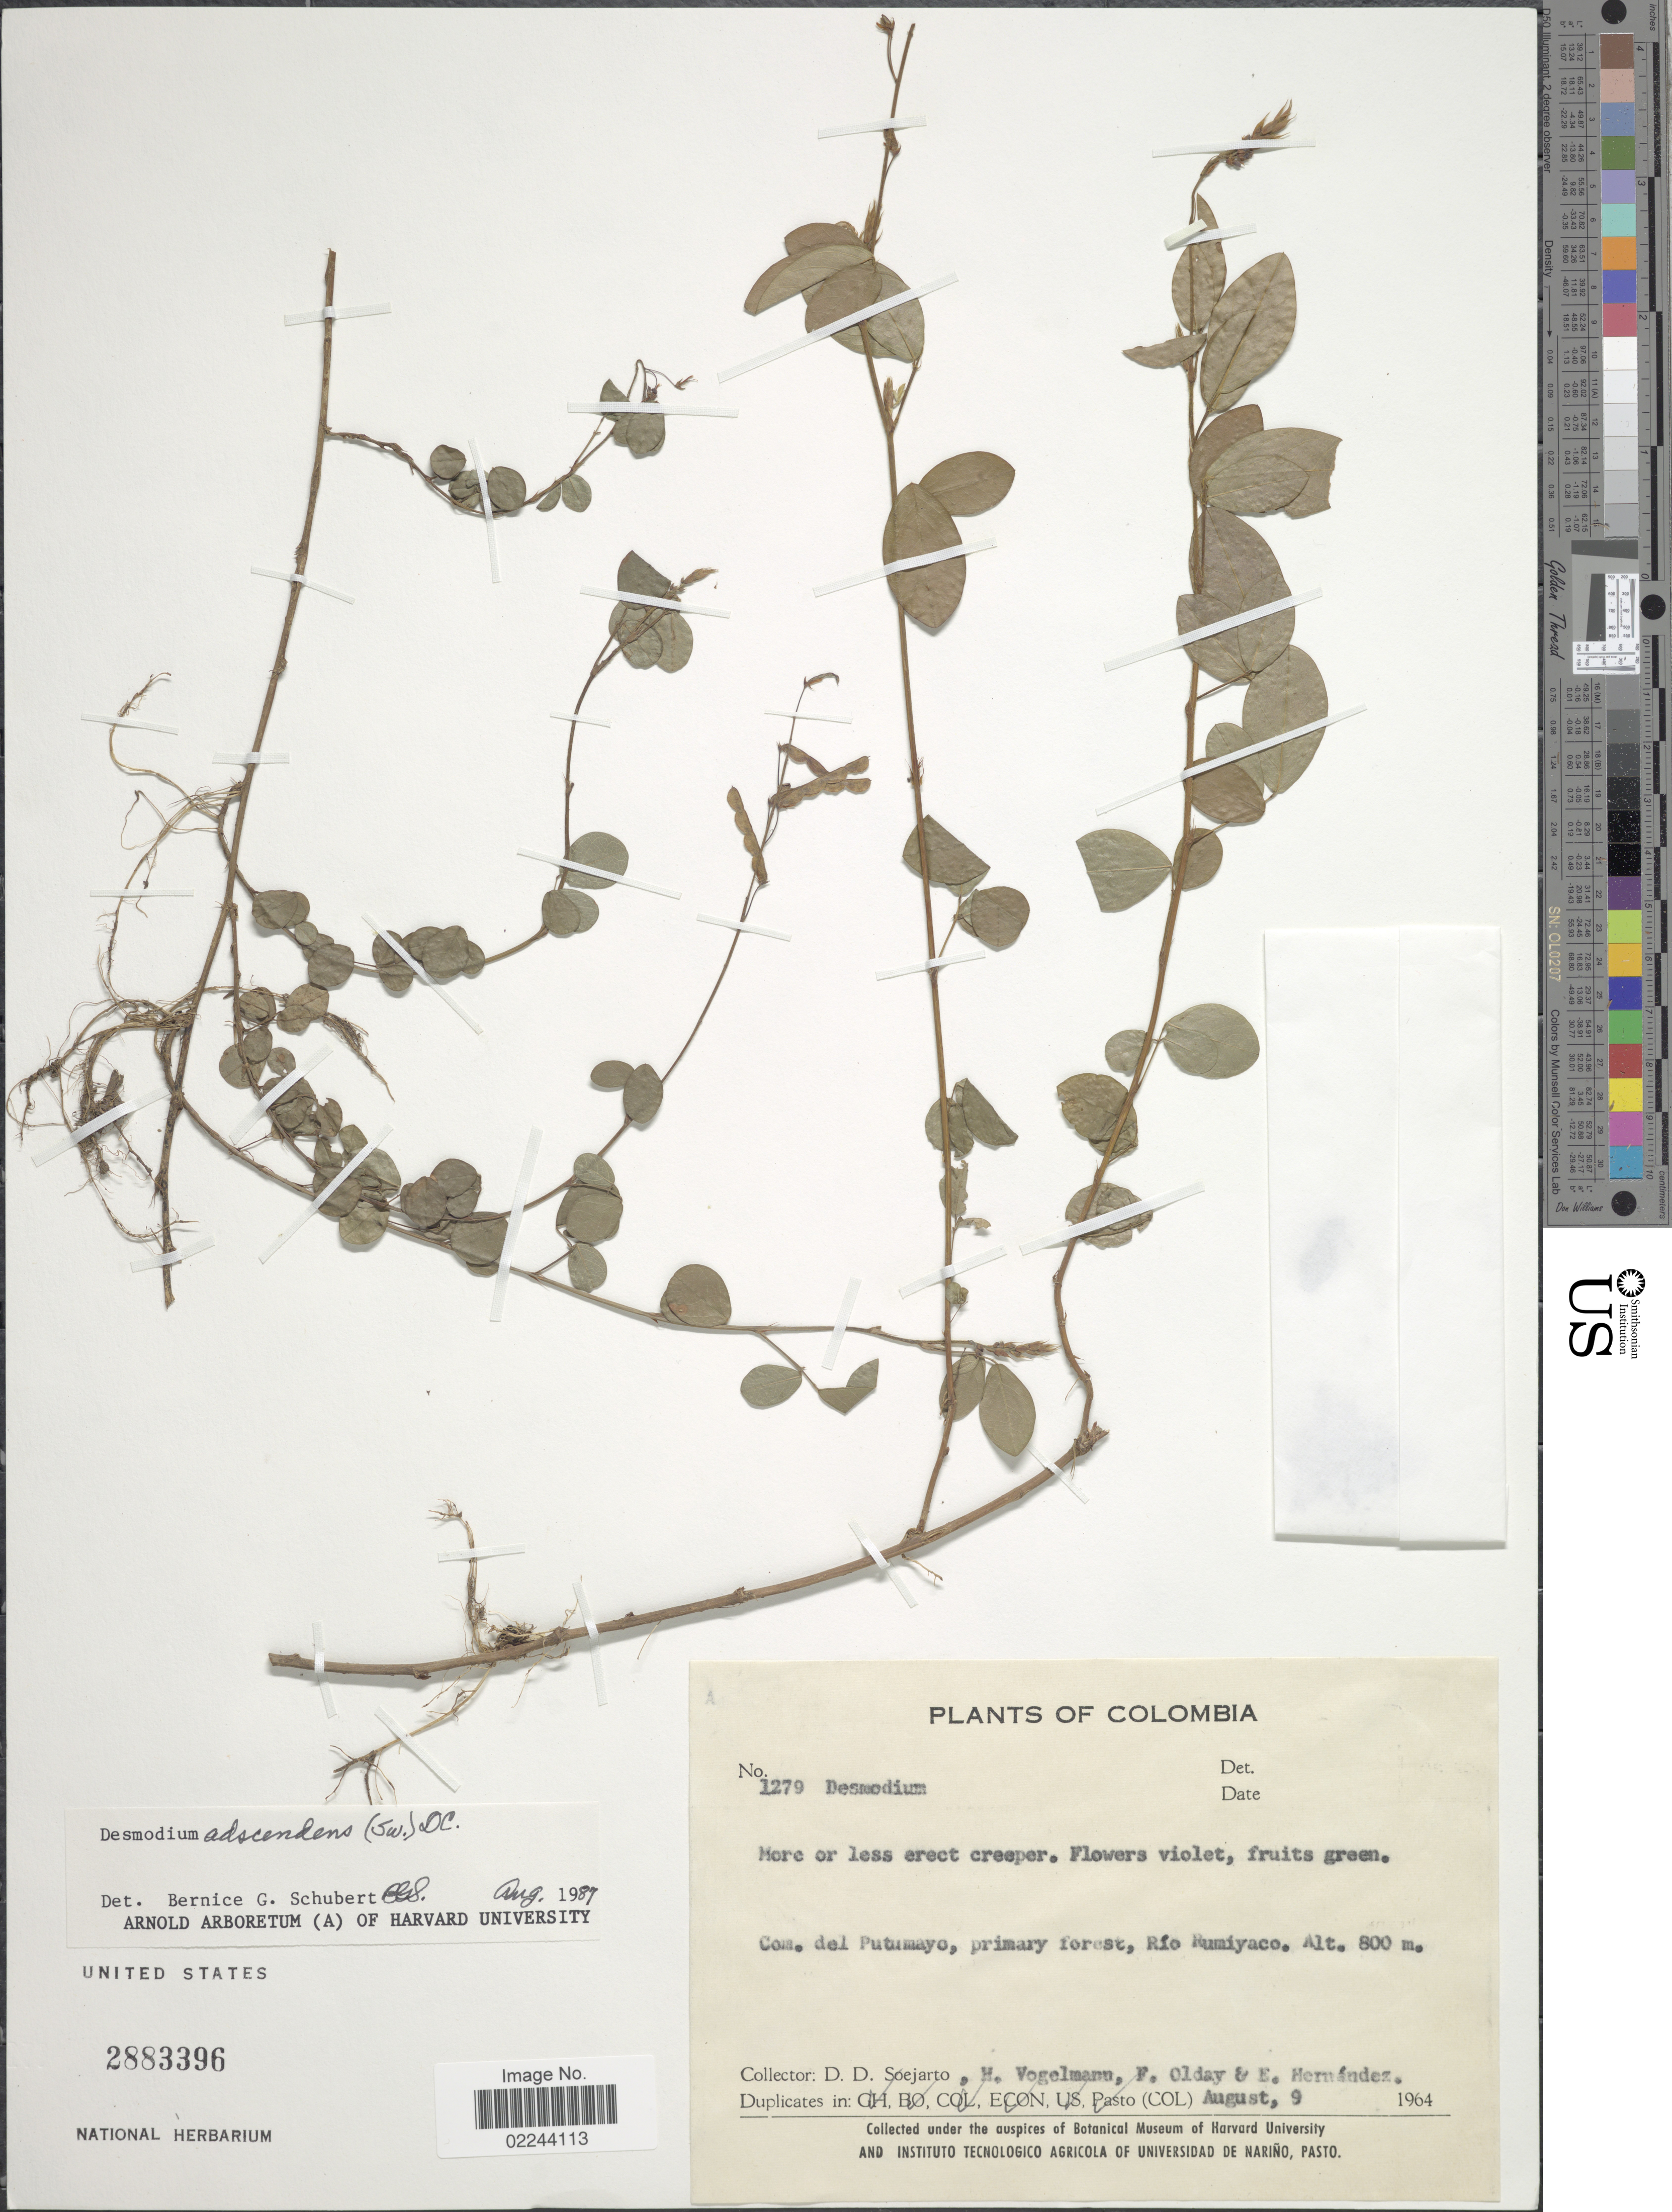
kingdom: Plantae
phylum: Tracheophyta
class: Magnoliopsida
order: Fabales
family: Fabaceae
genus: Grona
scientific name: Grona adscendens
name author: (Sw.) H. Ohashi & K. Ohashi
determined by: Strong, Mark T., (BOT), Smithsonian Institution - National Museum of Natural History (UNITED STATES)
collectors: H. Vogelmann, F. Olday & E. Hernández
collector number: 1279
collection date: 1964-08-09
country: Colombia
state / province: Putumayo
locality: Com. del Putumayo, primary forest, Río Rumiyaco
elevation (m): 800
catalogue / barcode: US 2883396